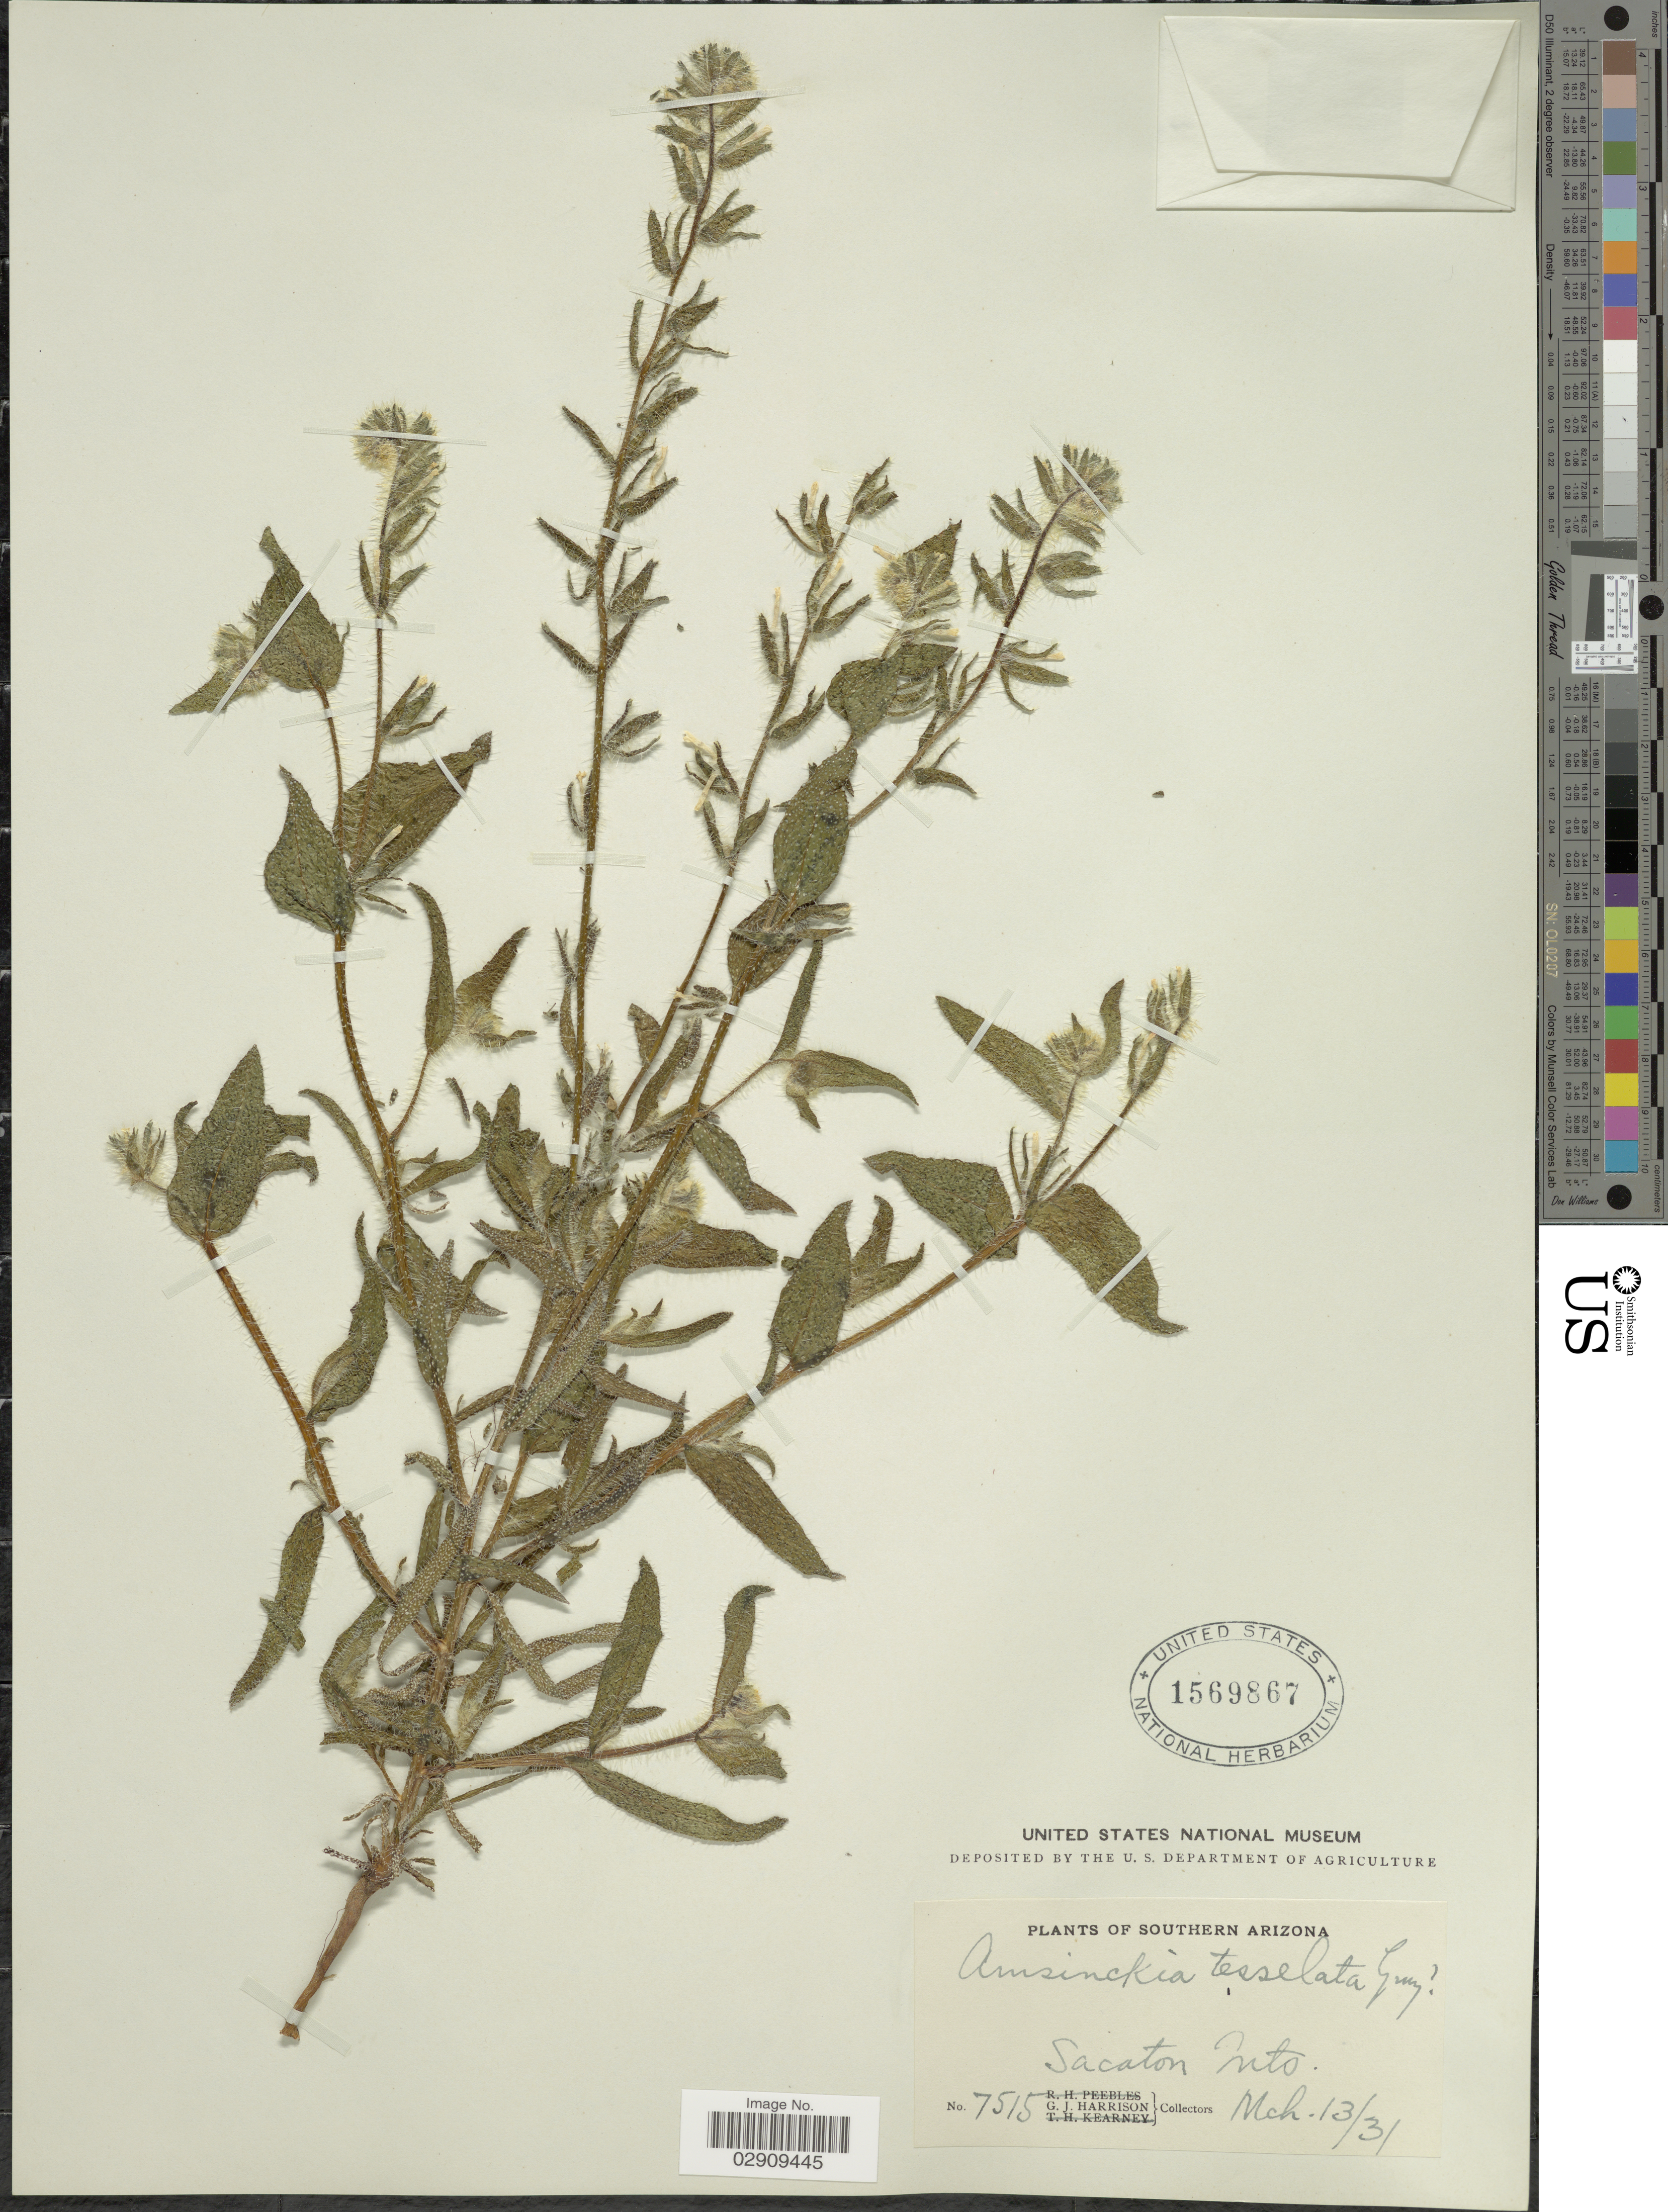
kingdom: Plantae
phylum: Tracheophyta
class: Magnoliopsida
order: Boraginales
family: Boraginaceae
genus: Amsinckia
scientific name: Amsinckia tessellata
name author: A. Gray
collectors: G. J. Harrison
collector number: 7515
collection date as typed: Transcribed d/m/y: 13/3/31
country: United States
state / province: Arizona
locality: Southern Arizona. Sacaton Mts.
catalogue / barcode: US 1569867